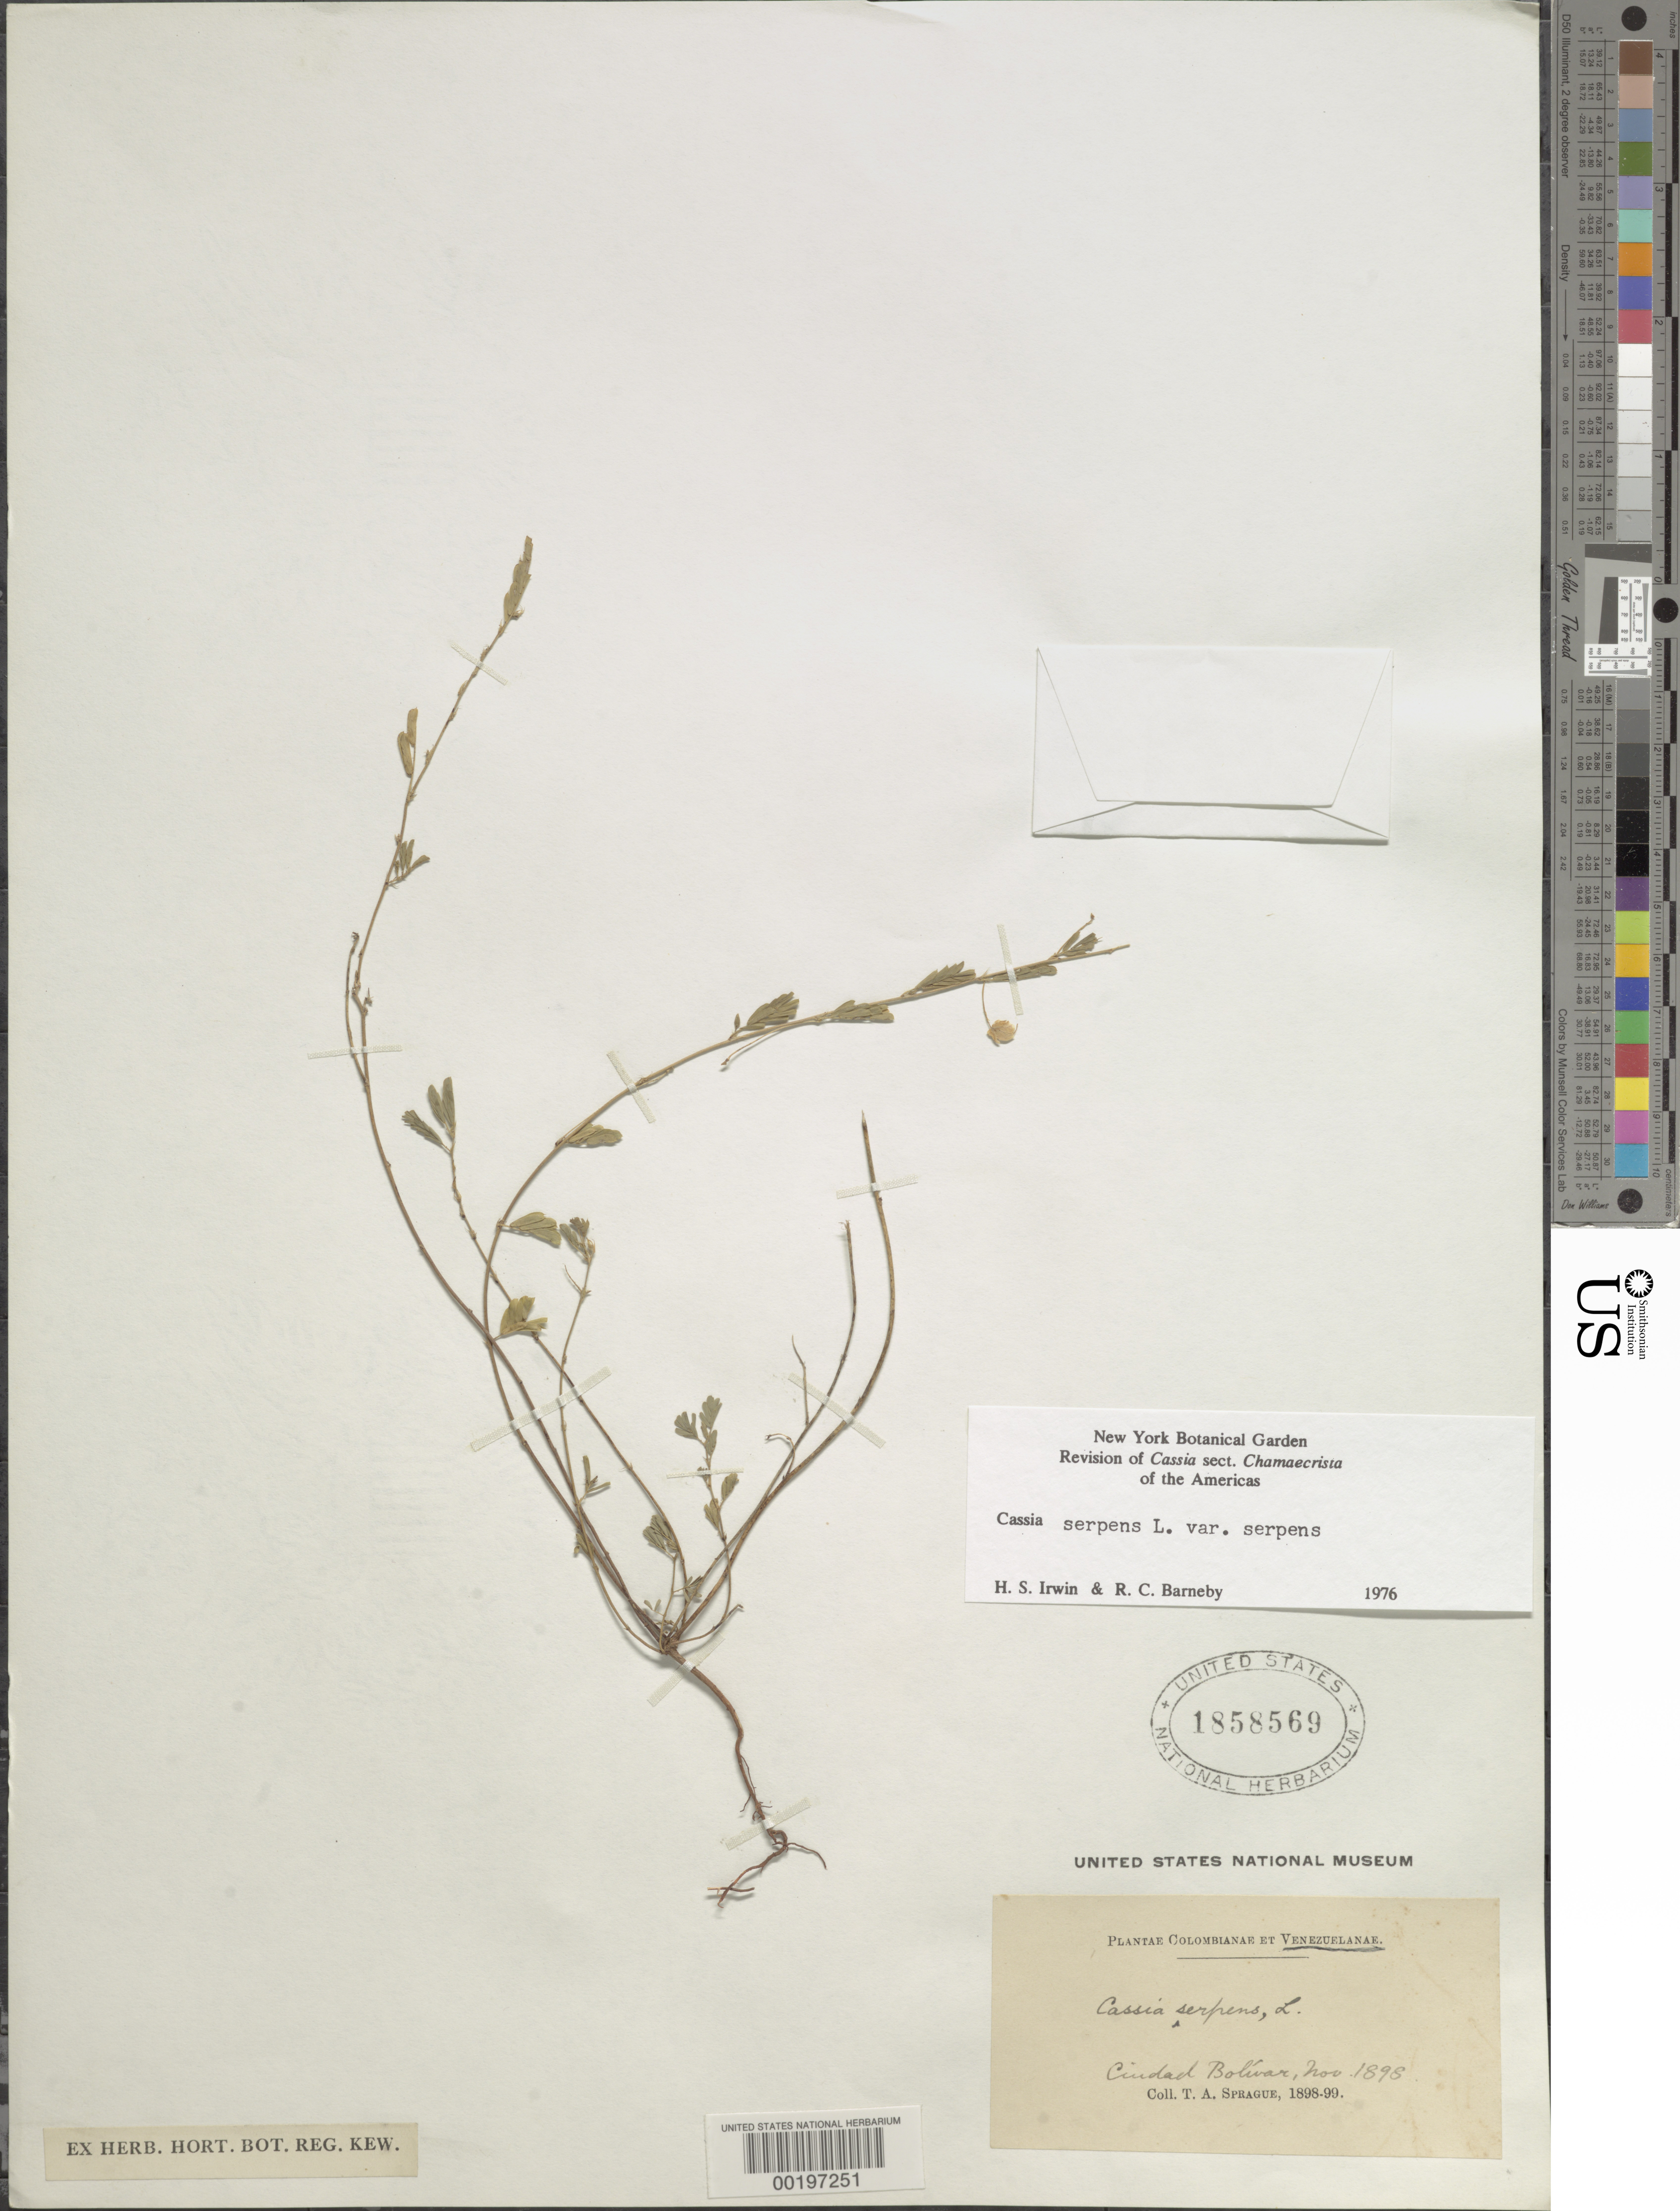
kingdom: Plantae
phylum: Tracheophyta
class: Magnoliopsida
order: Fabales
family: Fabaceae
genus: Chamaecrista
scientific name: Chamaecrista serpens var. serpens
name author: (L.) Greene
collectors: T. A. Sprague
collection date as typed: Nov 1895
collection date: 1895-11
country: Venezuela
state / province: Bolivar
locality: Ciudad bolivar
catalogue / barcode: US 1858569